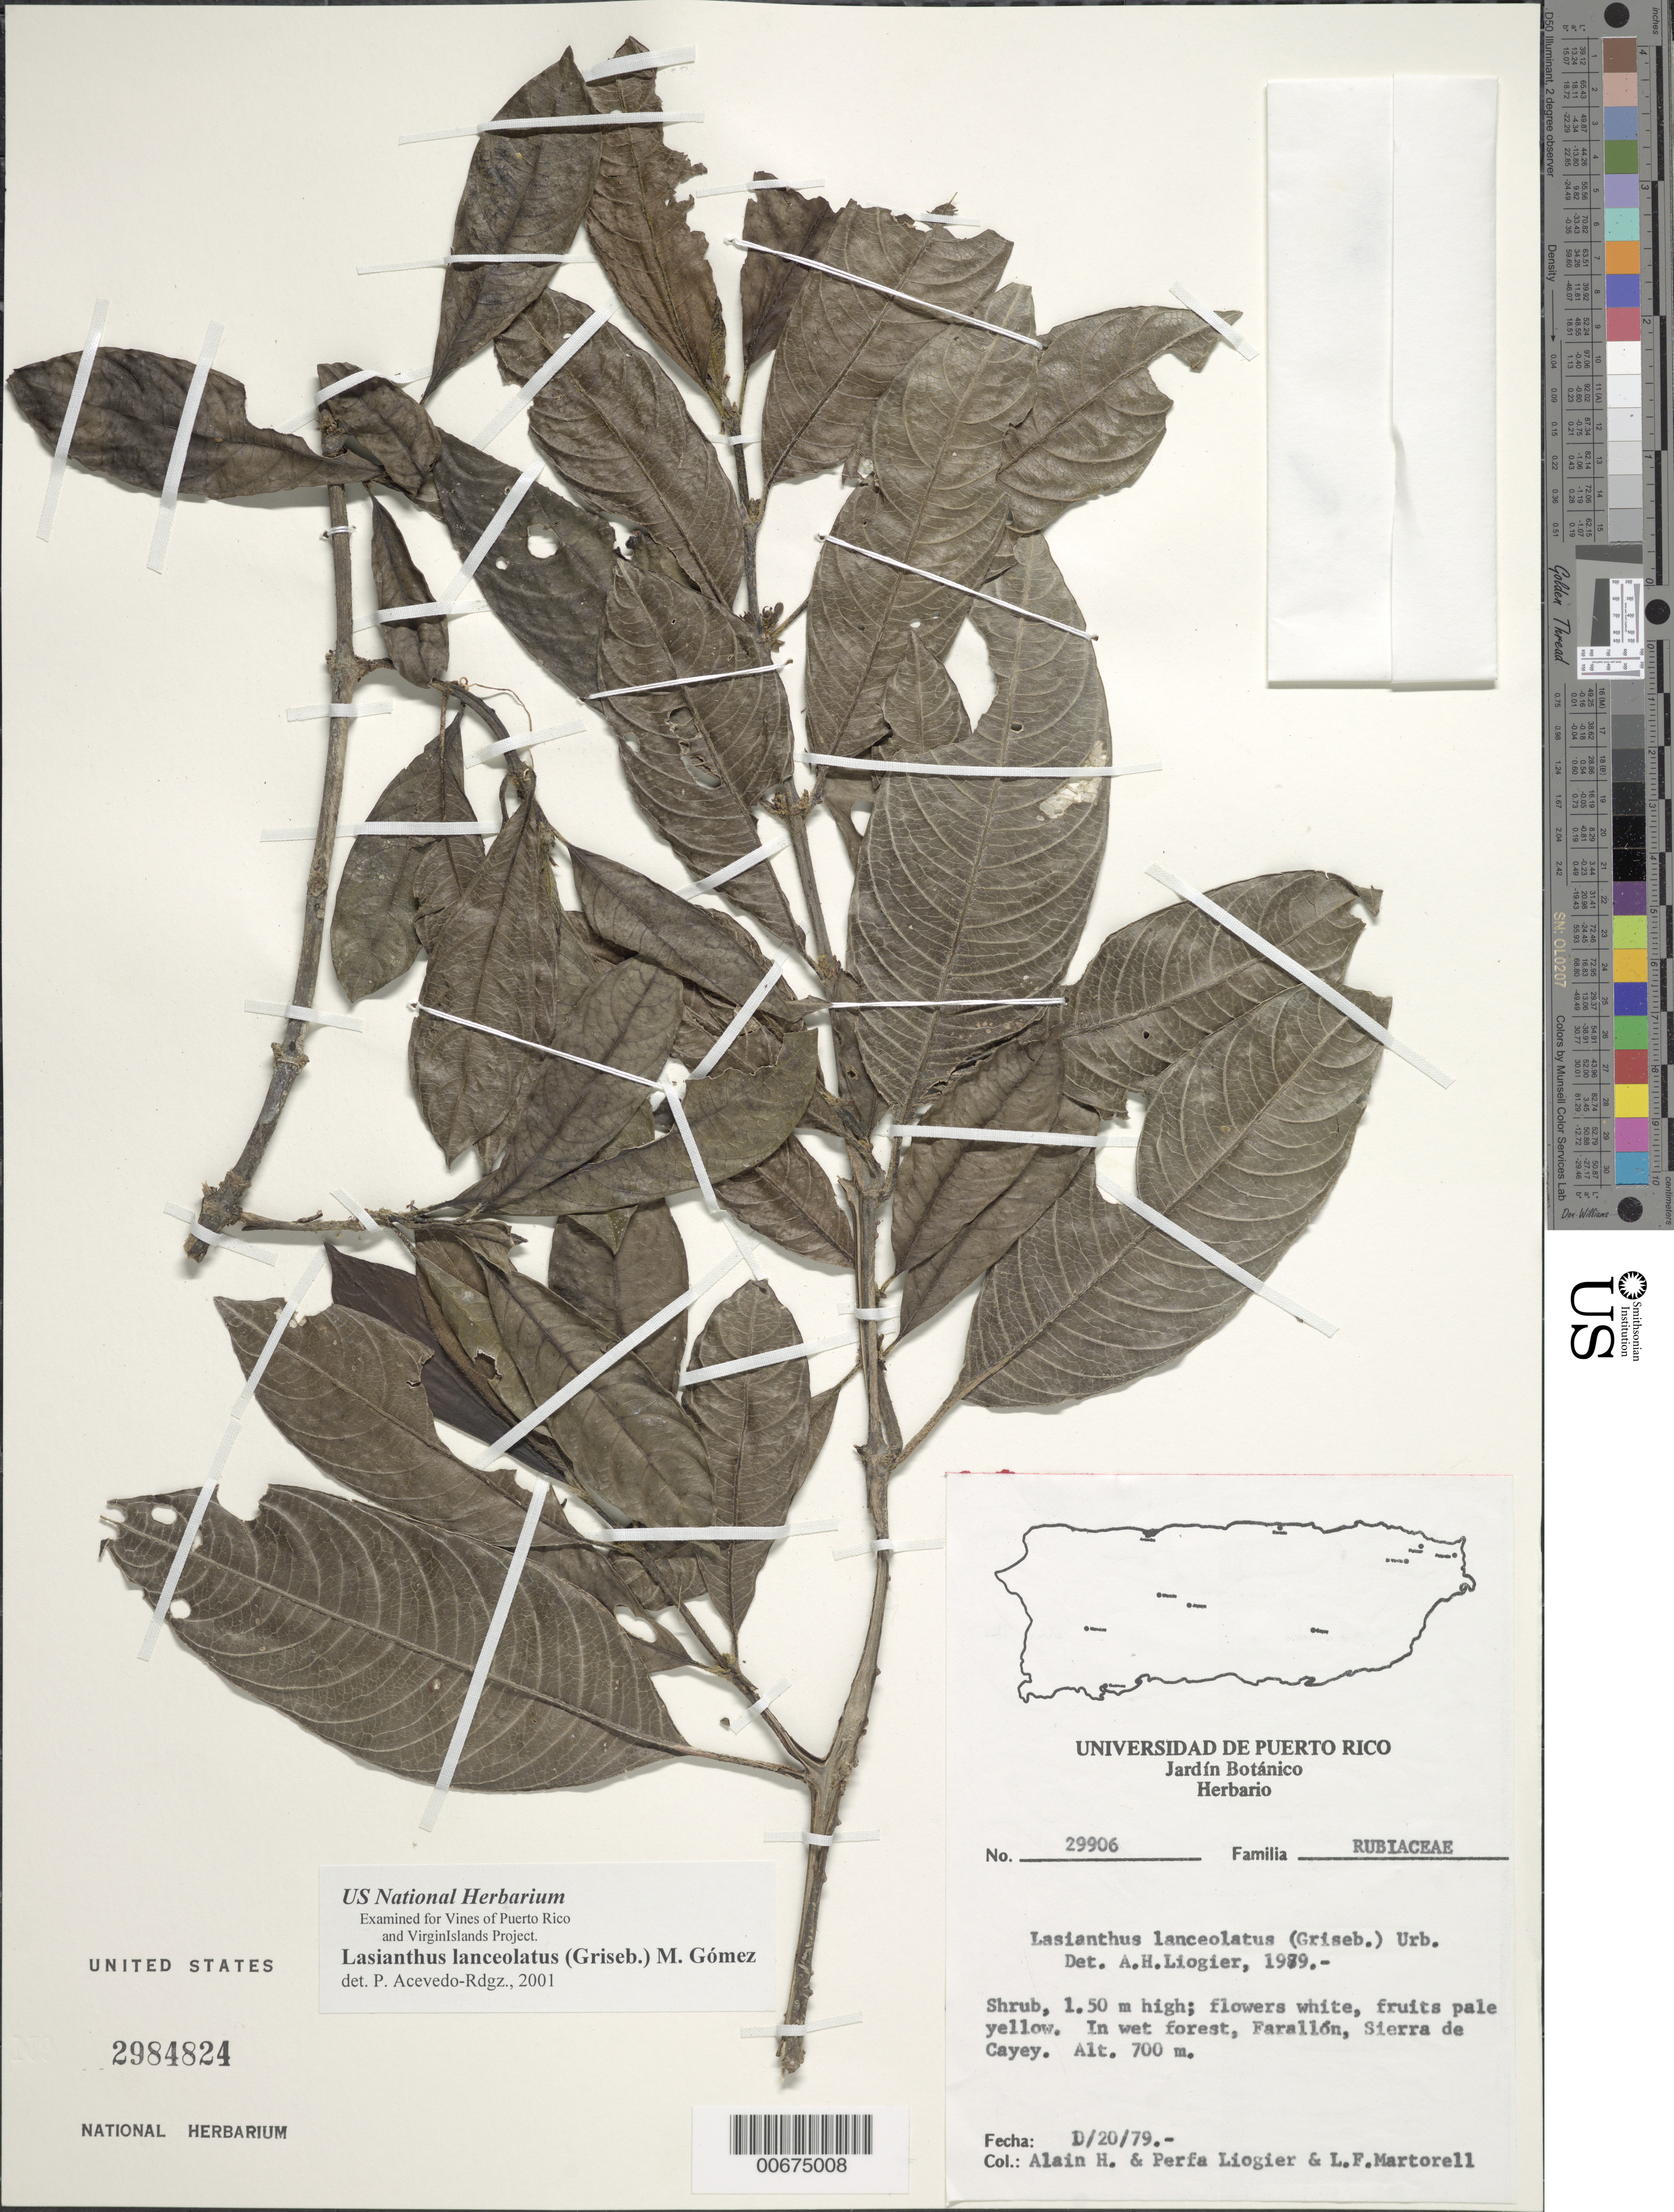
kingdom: Plantae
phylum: Tracheophyta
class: Magnoliopsida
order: Gentianales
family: Rubiaceae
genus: Lasianthus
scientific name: Lasianthus lanceolatus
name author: (Griseb.) Urb.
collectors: A. H. Liogier, M. P. Liogier & L. Martorell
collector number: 29906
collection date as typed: Transcribed d/m/y: 20/1/79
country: Puerto Rico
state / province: Çayey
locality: In wet forest, Farallon, Sierra de Cayey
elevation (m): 700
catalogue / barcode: US 2984824